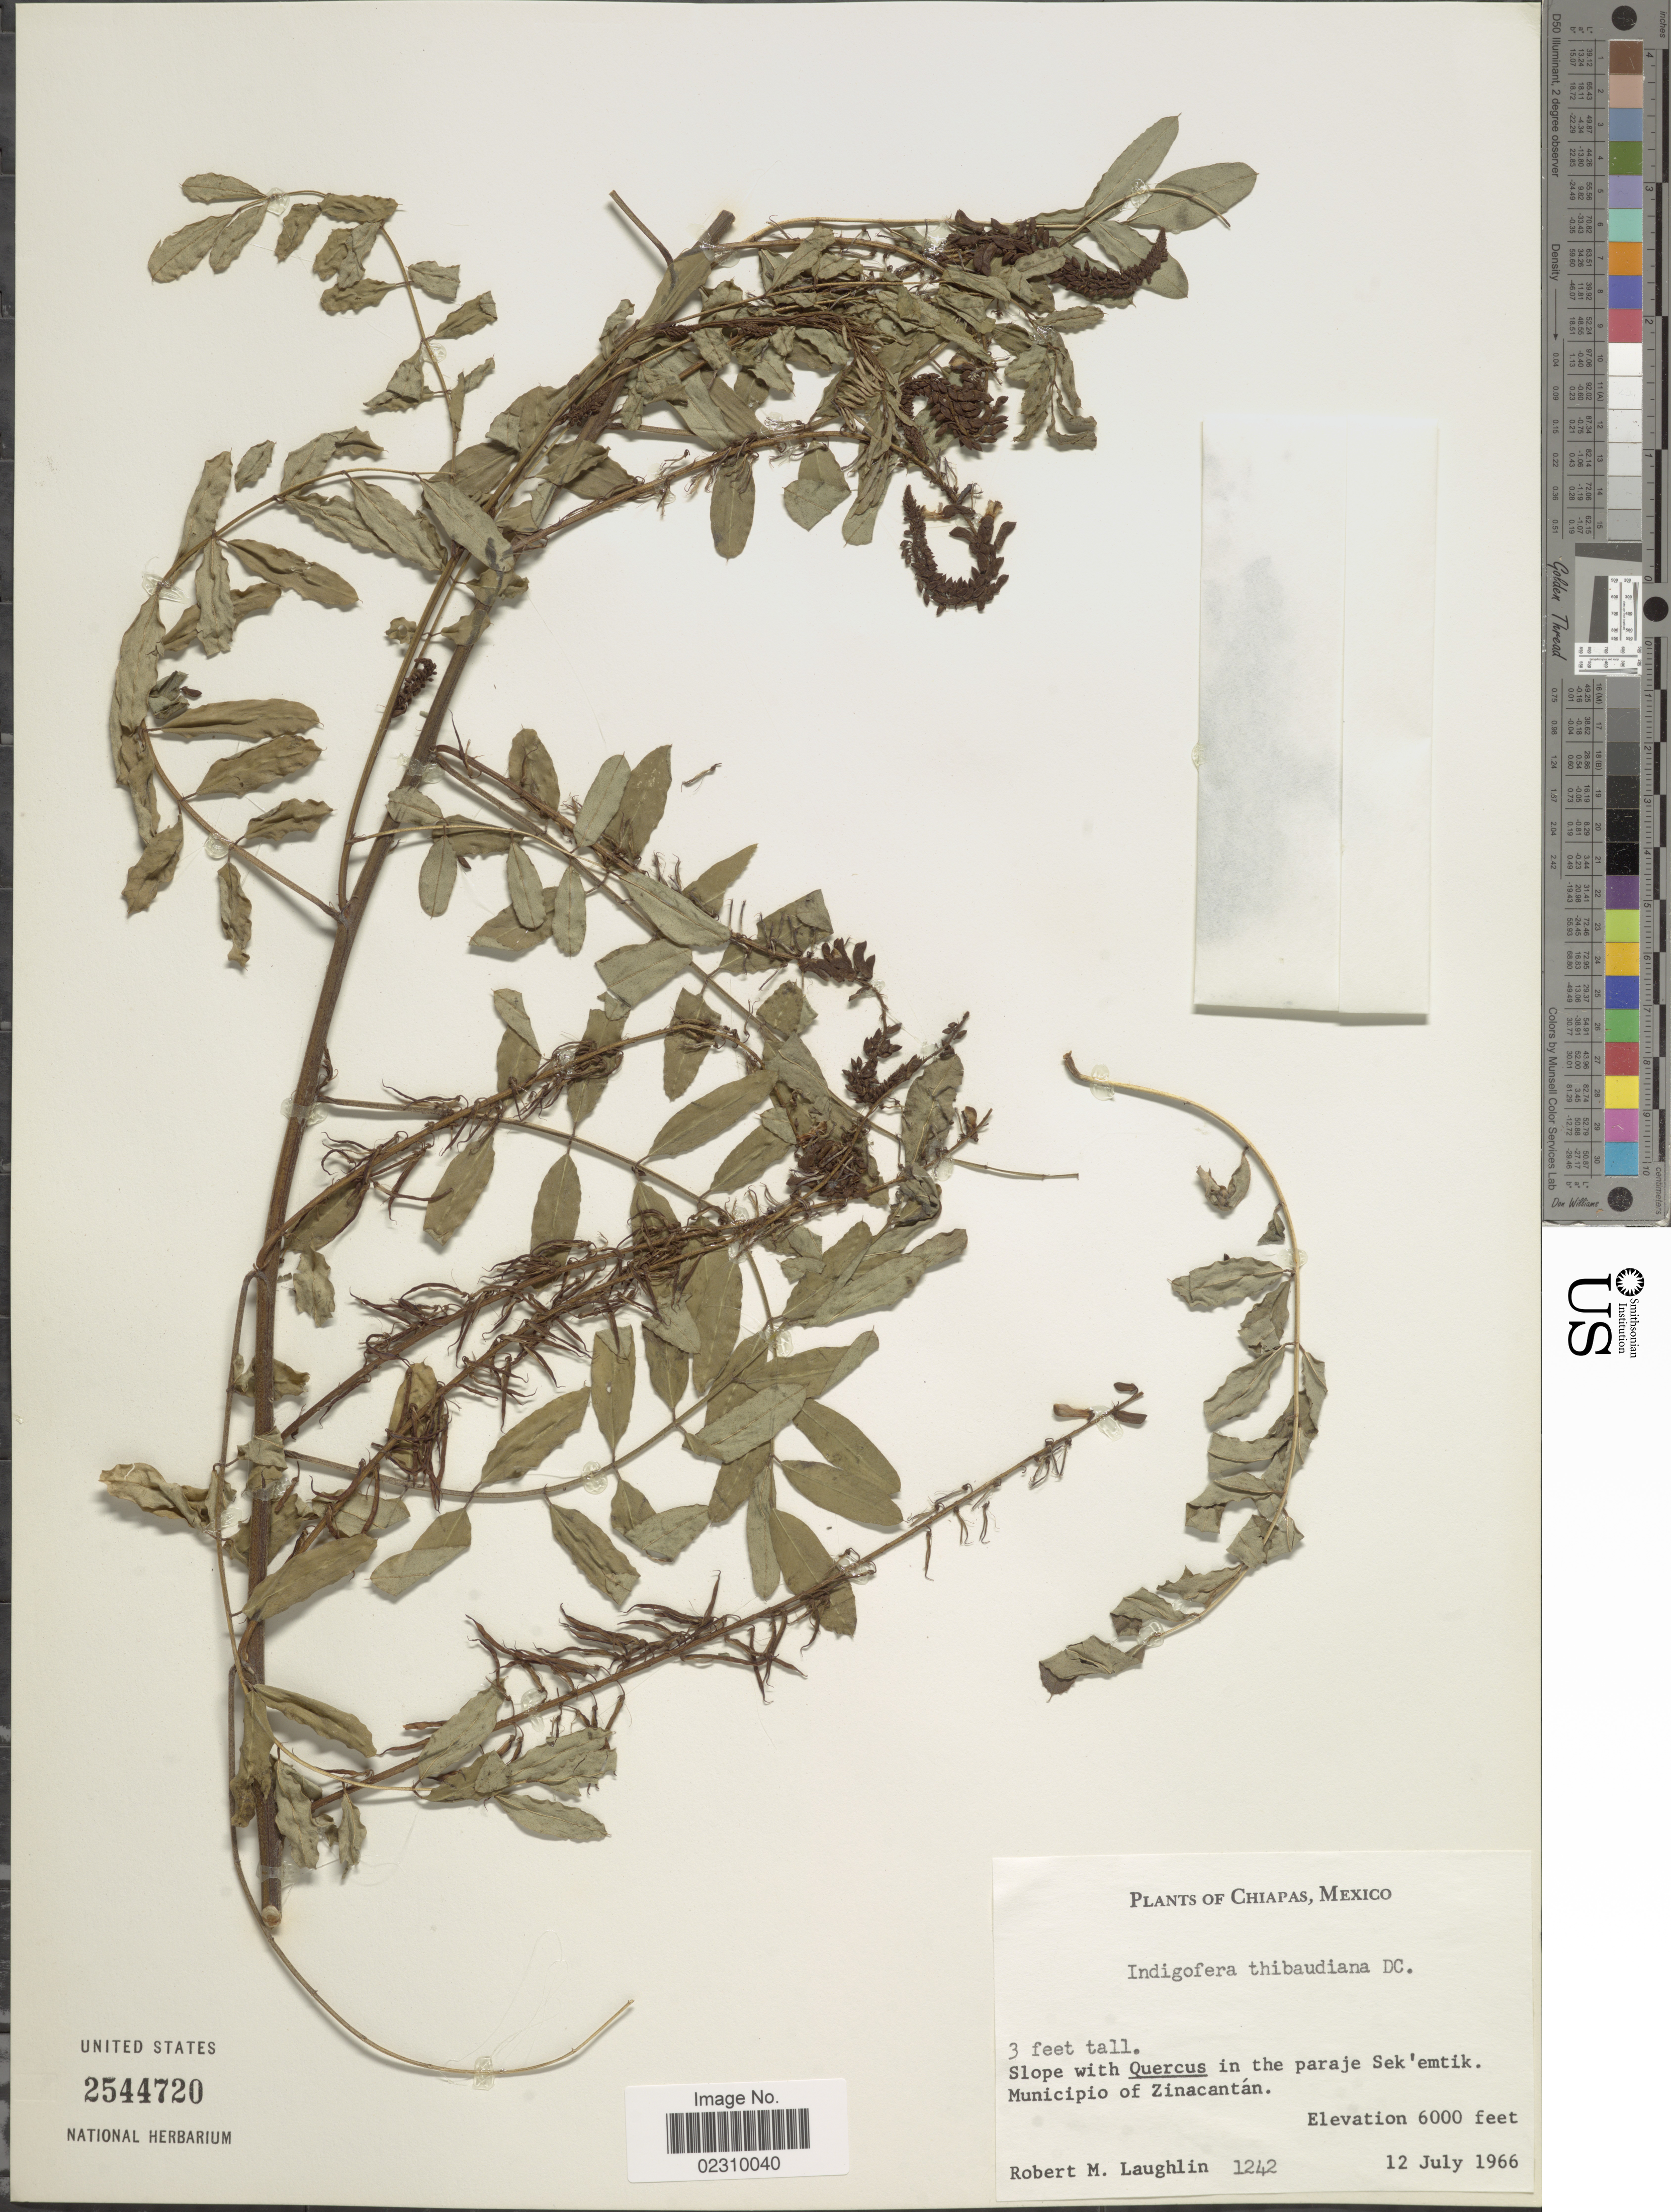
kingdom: Plantae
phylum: Tracheophyta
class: Magnoliopsida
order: Fabales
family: Fabaceae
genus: Indigofera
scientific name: Indigofera thibaudiana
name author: DC.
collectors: R. M. Laughlin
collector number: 1242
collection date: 1966-07-12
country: Mexico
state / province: Chiapas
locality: Slope with Quercus in the paraje Sek'emtik, Municipio of Zinacantan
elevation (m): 1829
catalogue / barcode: US 2544720